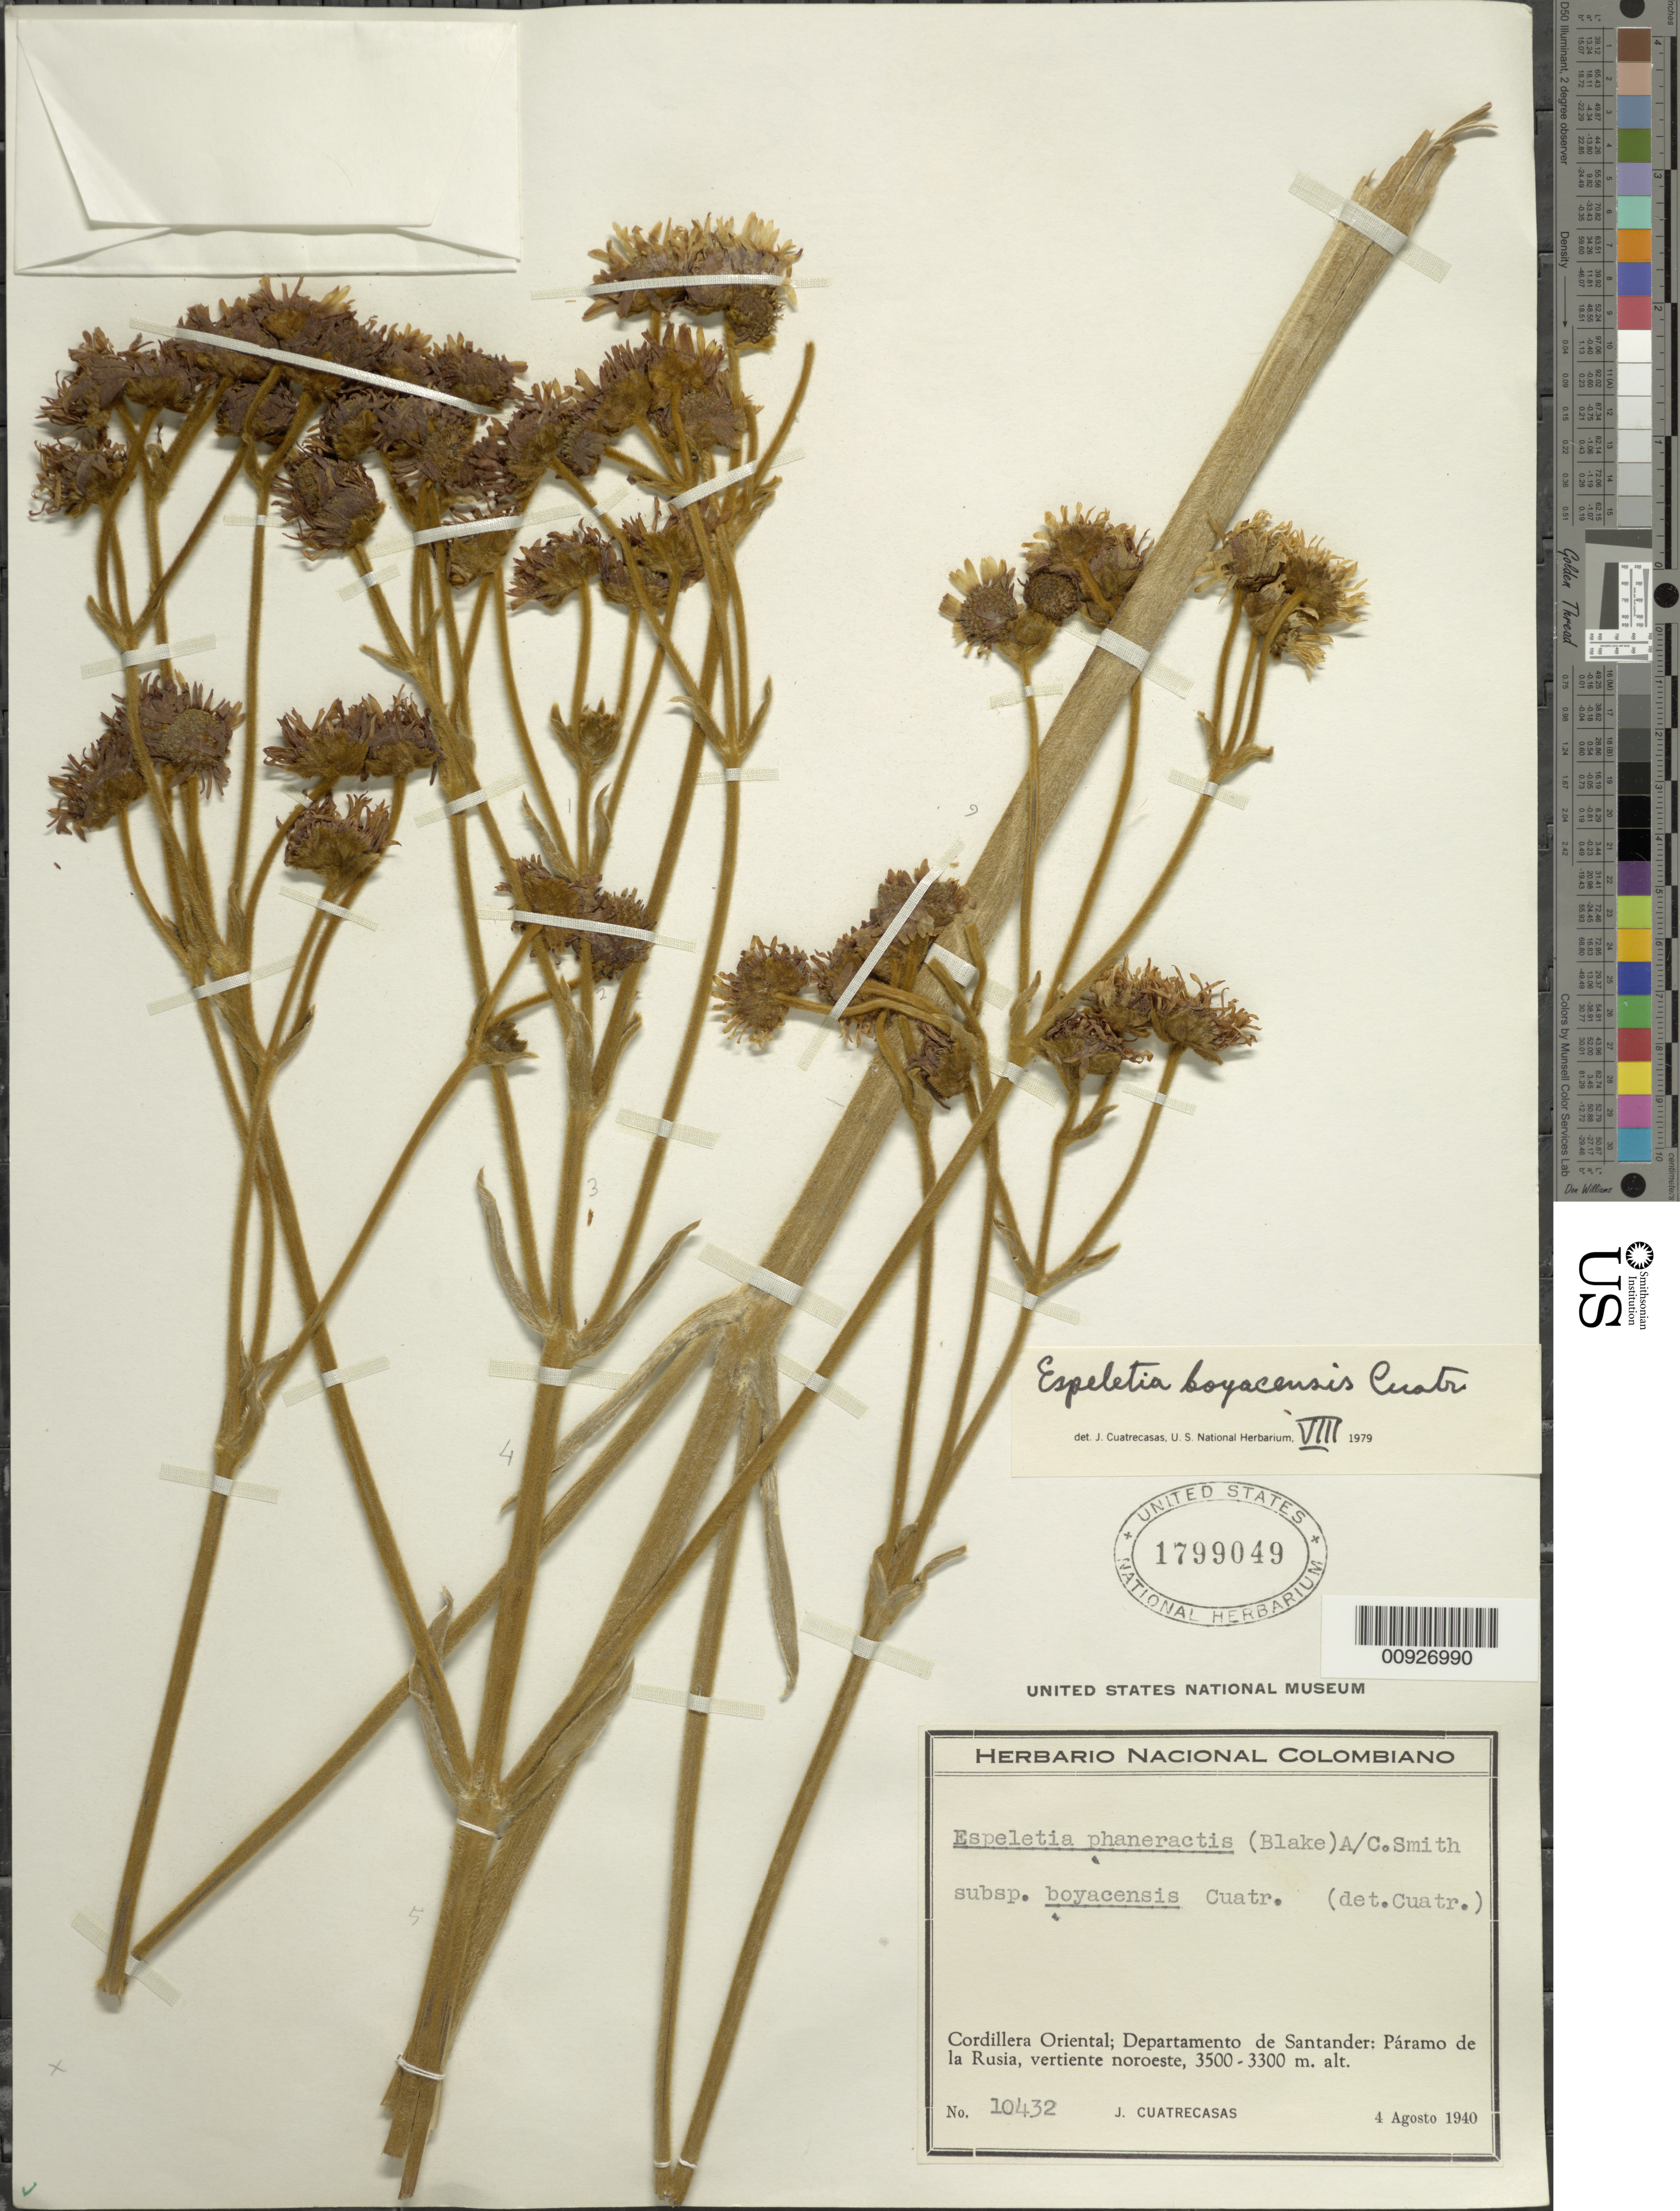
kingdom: Plantae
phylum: Tracheophyta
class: Magnoliopsida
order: Asterales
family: Asteraceae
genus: Espeletia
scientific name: Espeletia boyacensis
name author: Cuatrec.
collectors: J. Cuatrecasas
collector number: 10432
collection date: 1940-08-04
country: Colombia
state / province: Boyacá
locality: Páramo de La Rusia. Cordillera Oriental; Páramo de La Rusia, vertiente noroeste, in Alto de Santa Elena (Santander-Boyacá).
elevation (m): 3300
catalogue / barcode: US 1799049